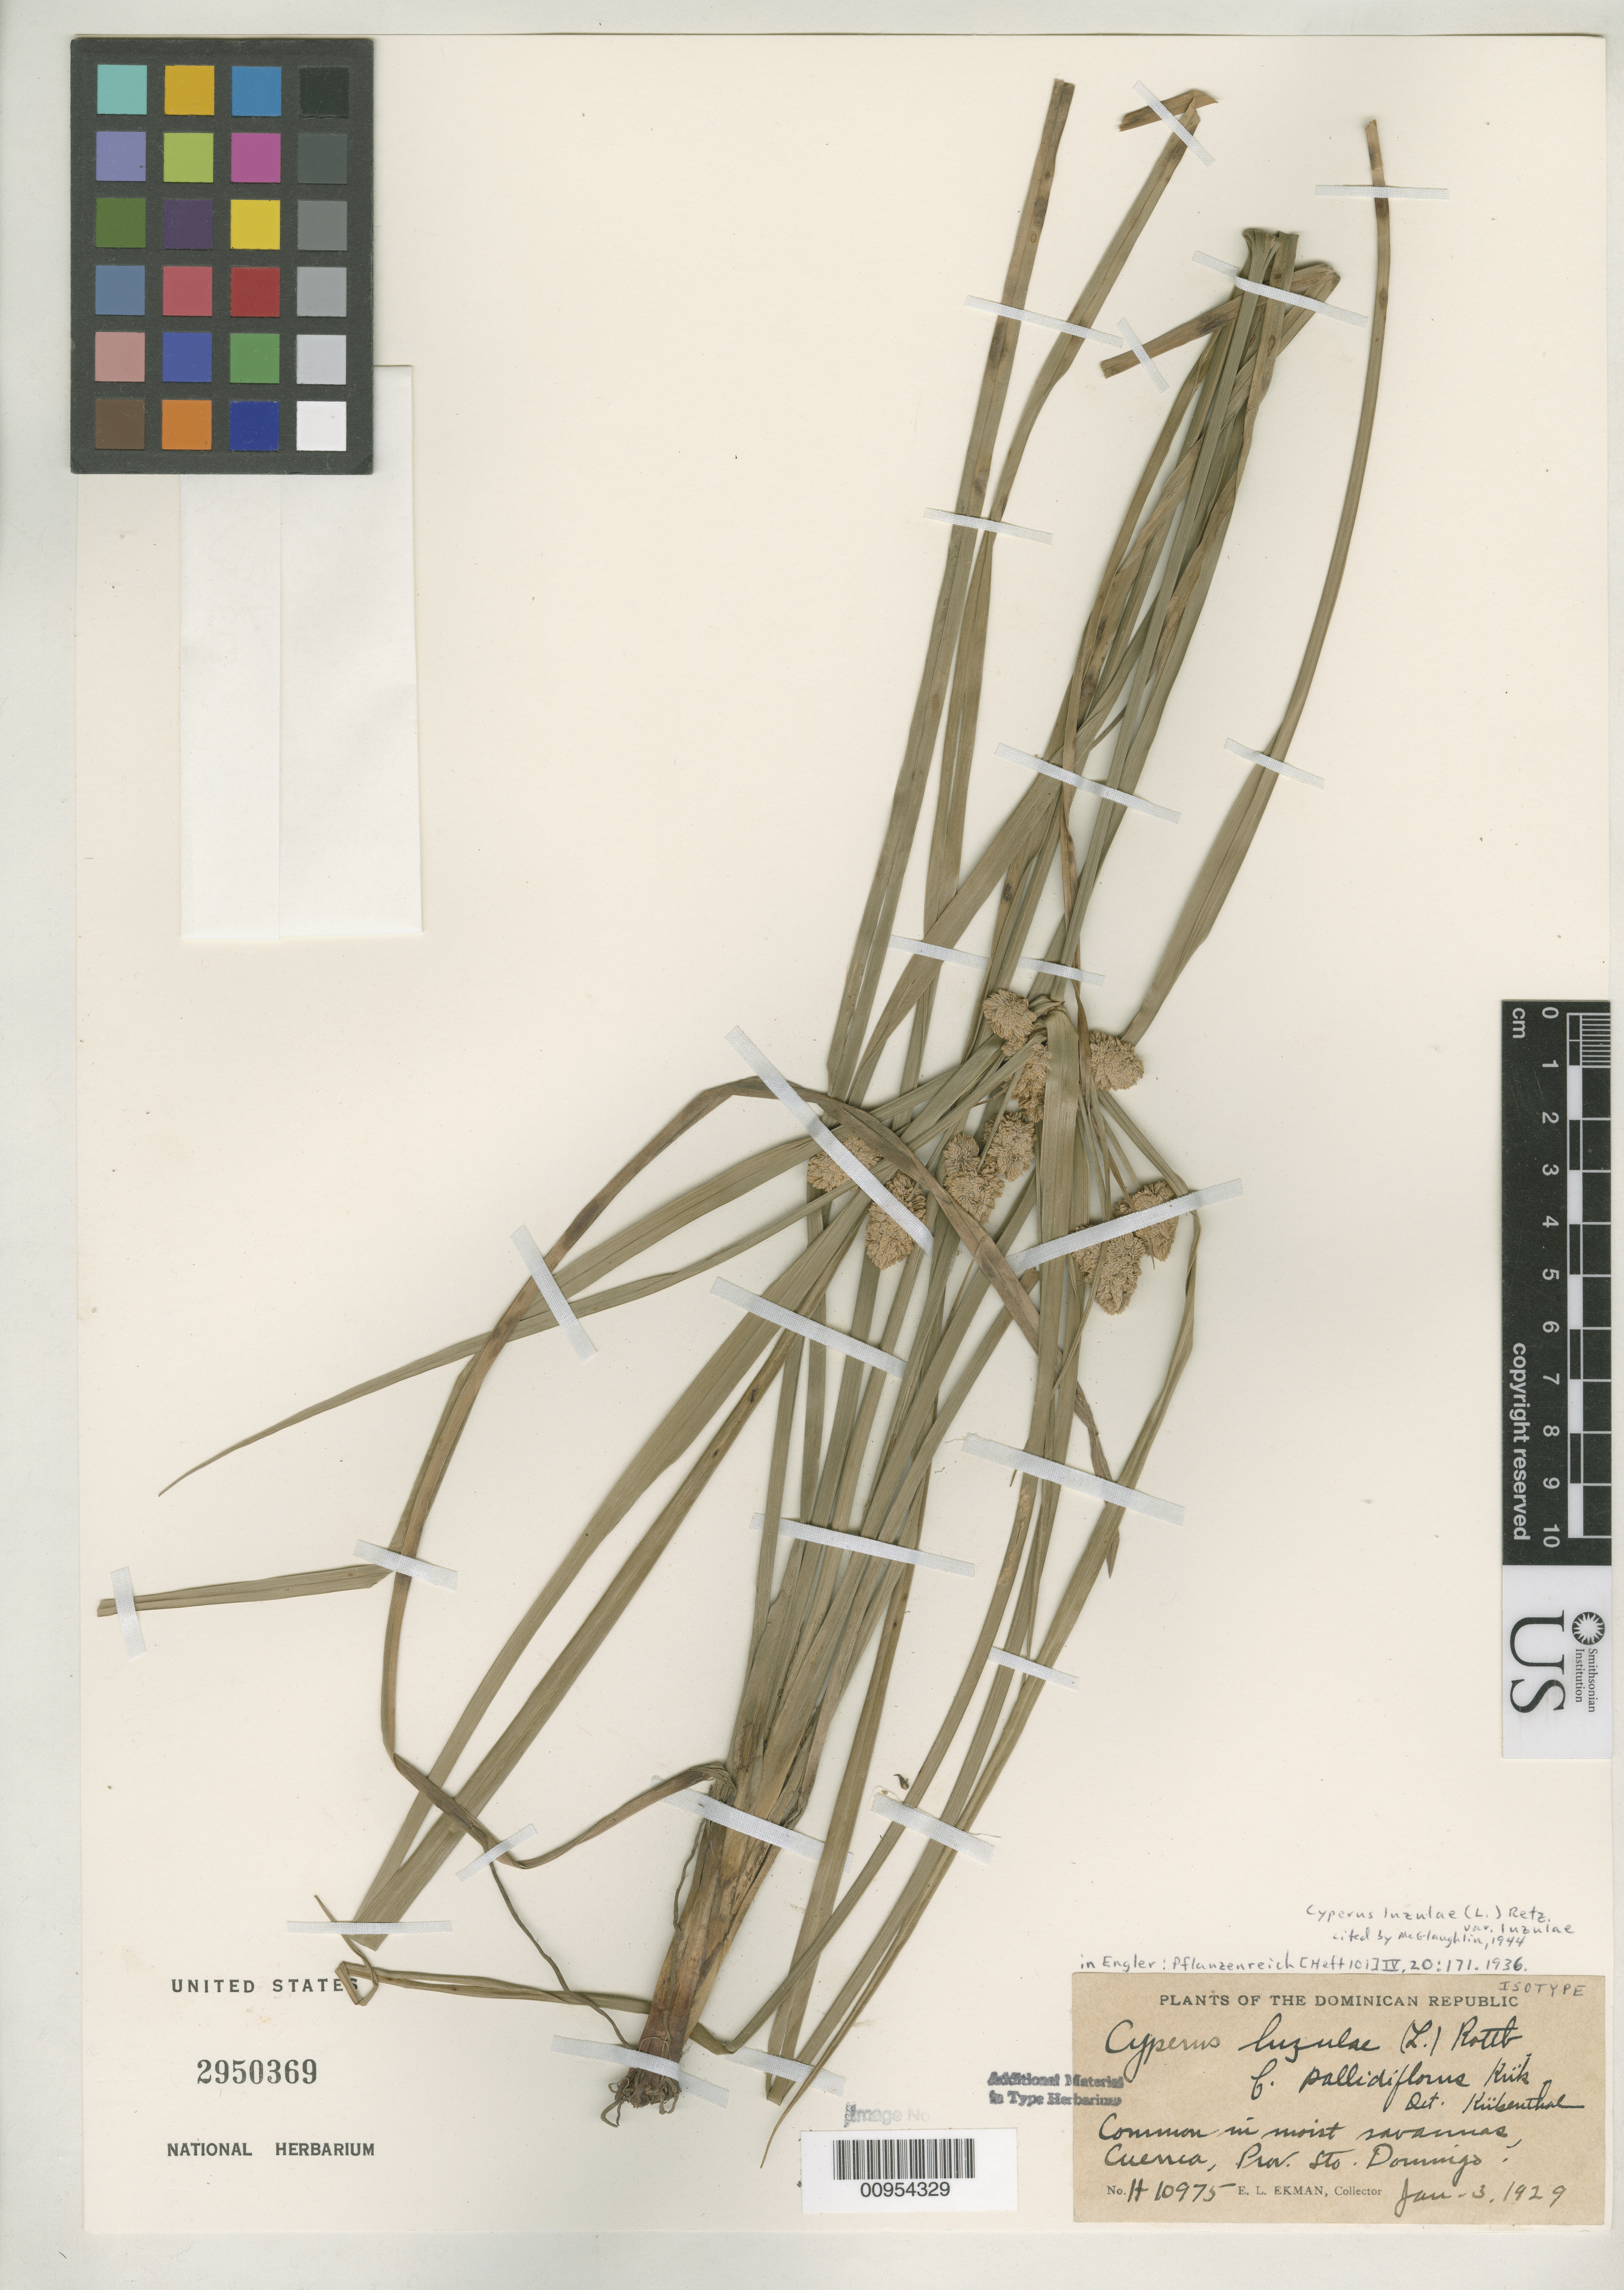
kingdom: Plantae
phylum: Tracheophyta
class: Liliopsida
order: Poales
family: Cyperaceae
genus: Cyperus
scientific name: Cyperus luzulae f. pallidiflorens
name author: Kük. in Engl.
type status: Isotype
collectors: E. L. Ekman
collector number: H 10975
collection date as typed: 03 Jan 1929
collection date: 1929-01-03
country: Dominican Republic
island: Hispaniola Island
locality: Cuenca, Prov. Sto. Domingo.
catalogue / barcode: US 2950369